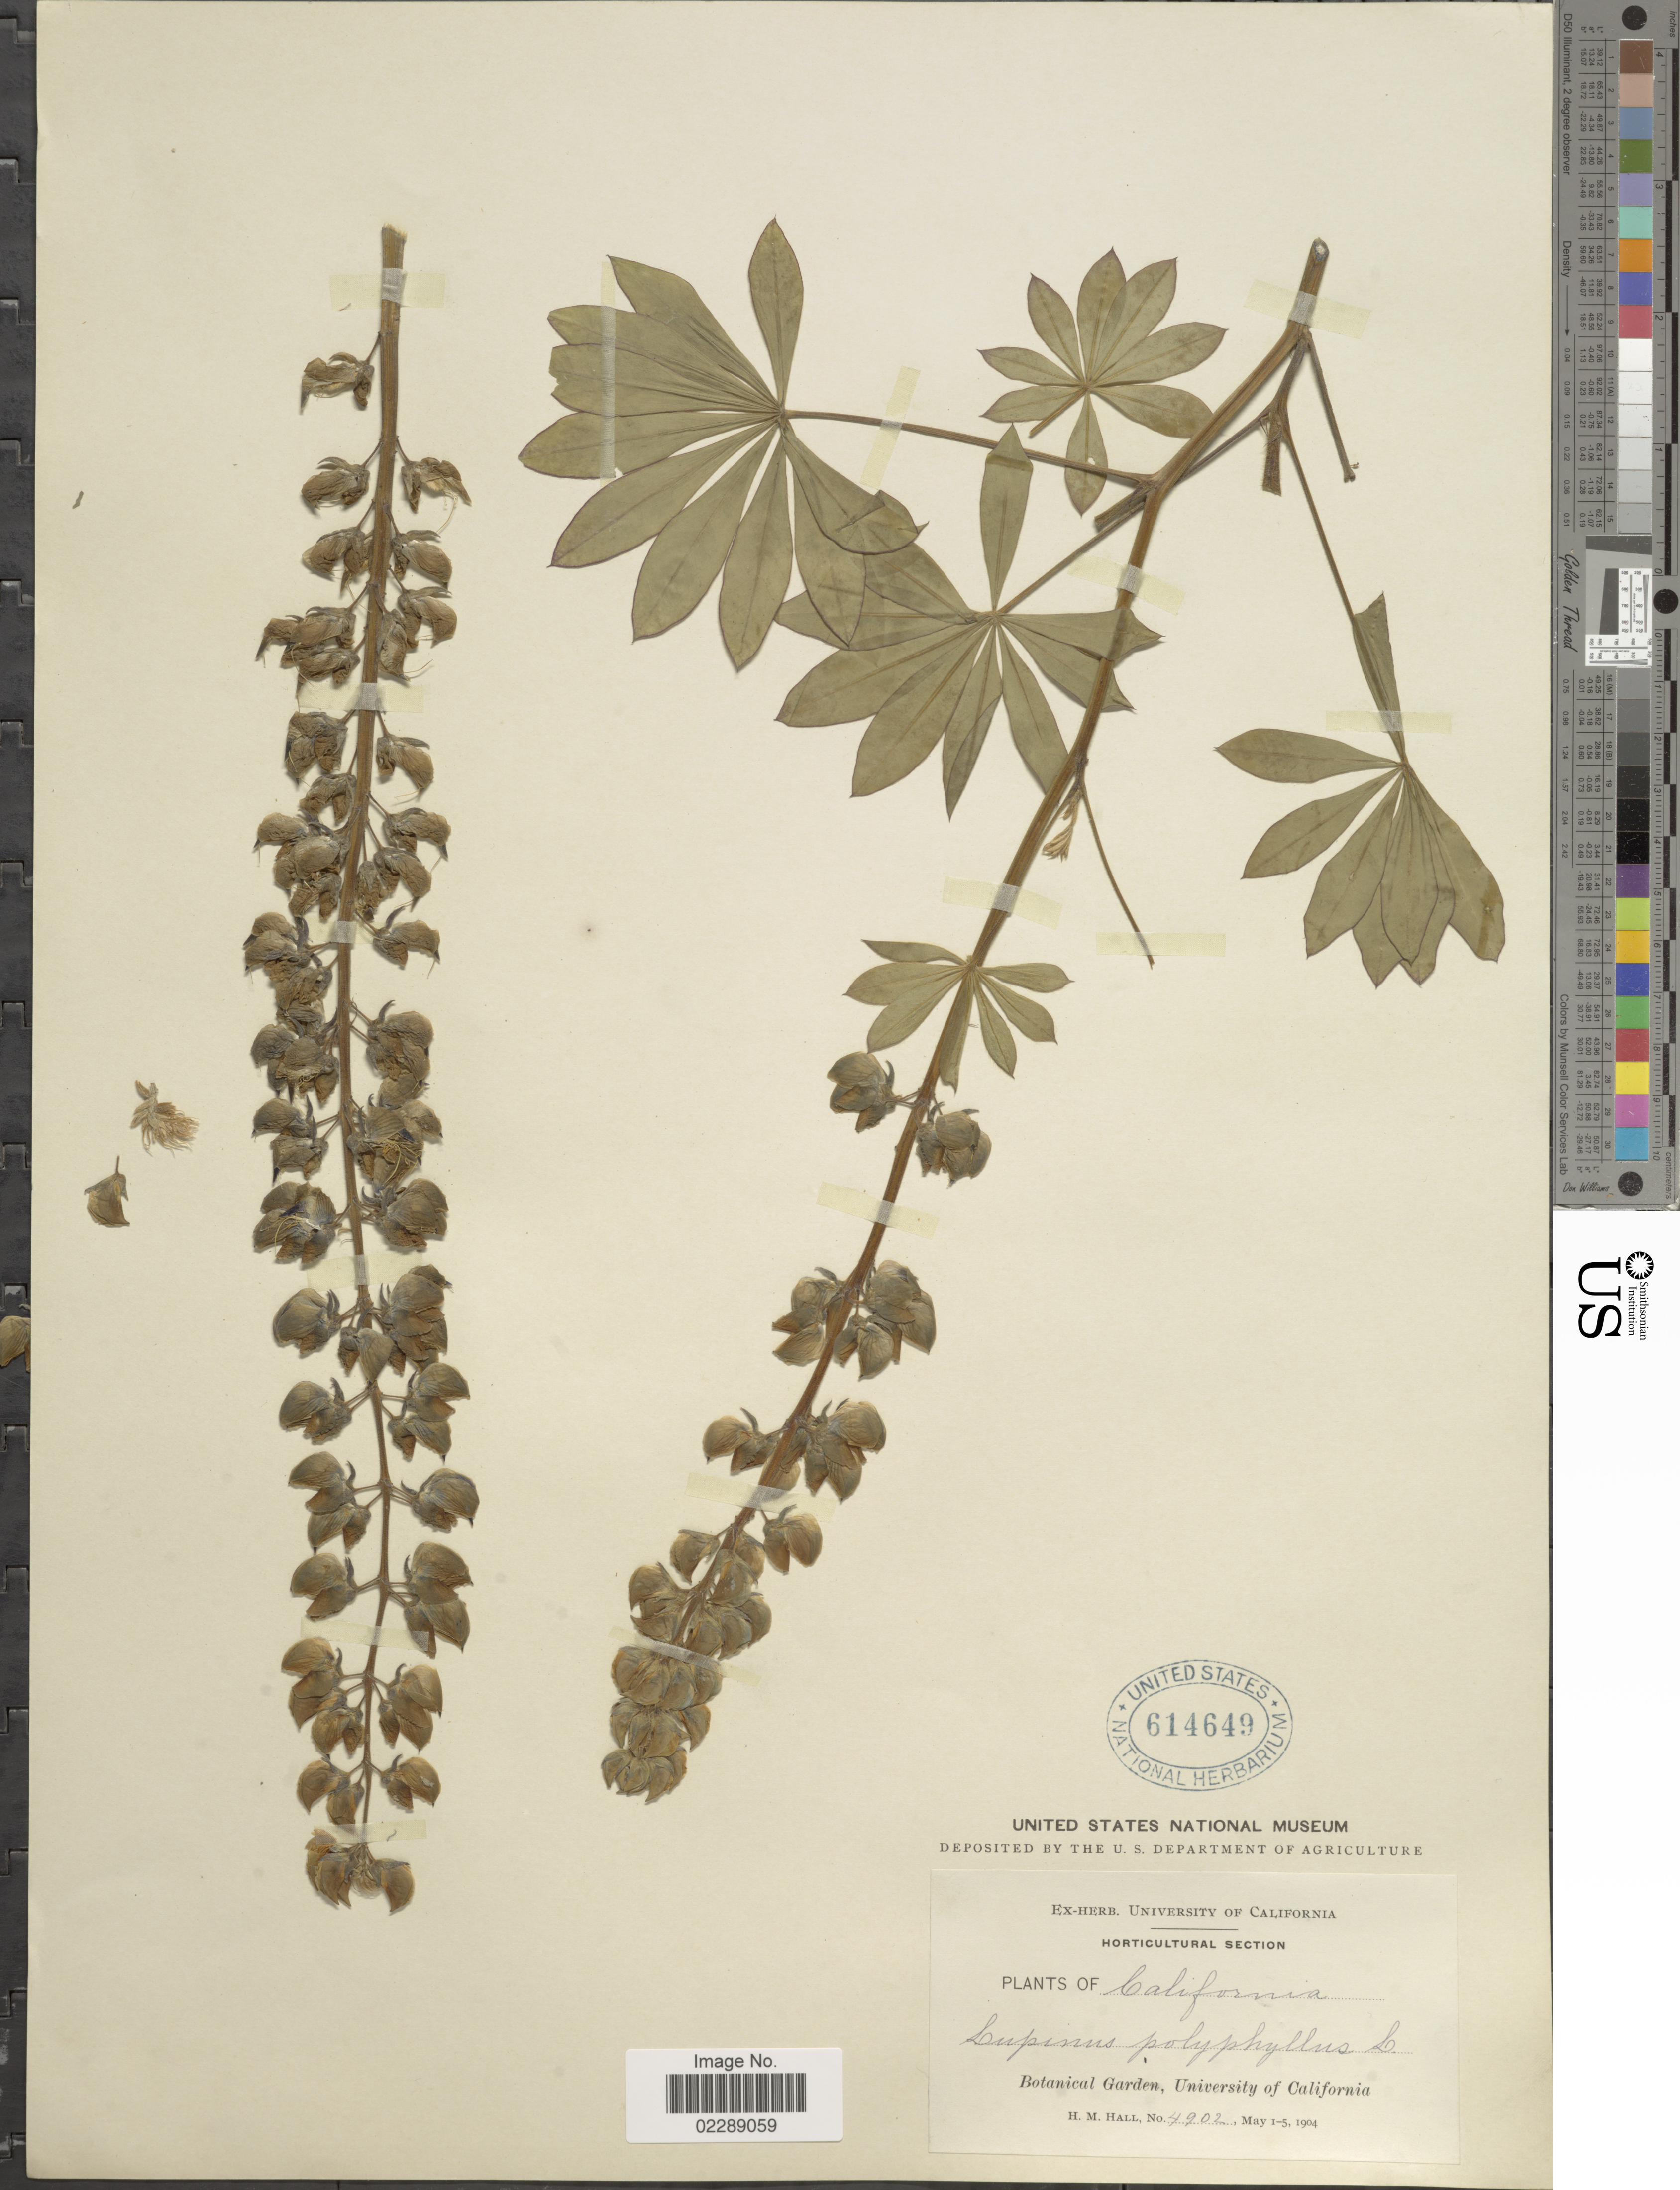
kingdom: Plantae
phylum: Tracheophyta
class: Magnoliopsida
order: Fabales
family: Fabaceae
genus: Lupinus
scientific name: Lupinus polyphyllus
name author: Lindl.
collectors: H. M. Hall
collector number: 4902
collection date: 1904-05-01/1904-05-05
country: United States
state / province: California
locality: Horticultural Section, Botanical Garden, University of California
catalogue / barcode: US 614649